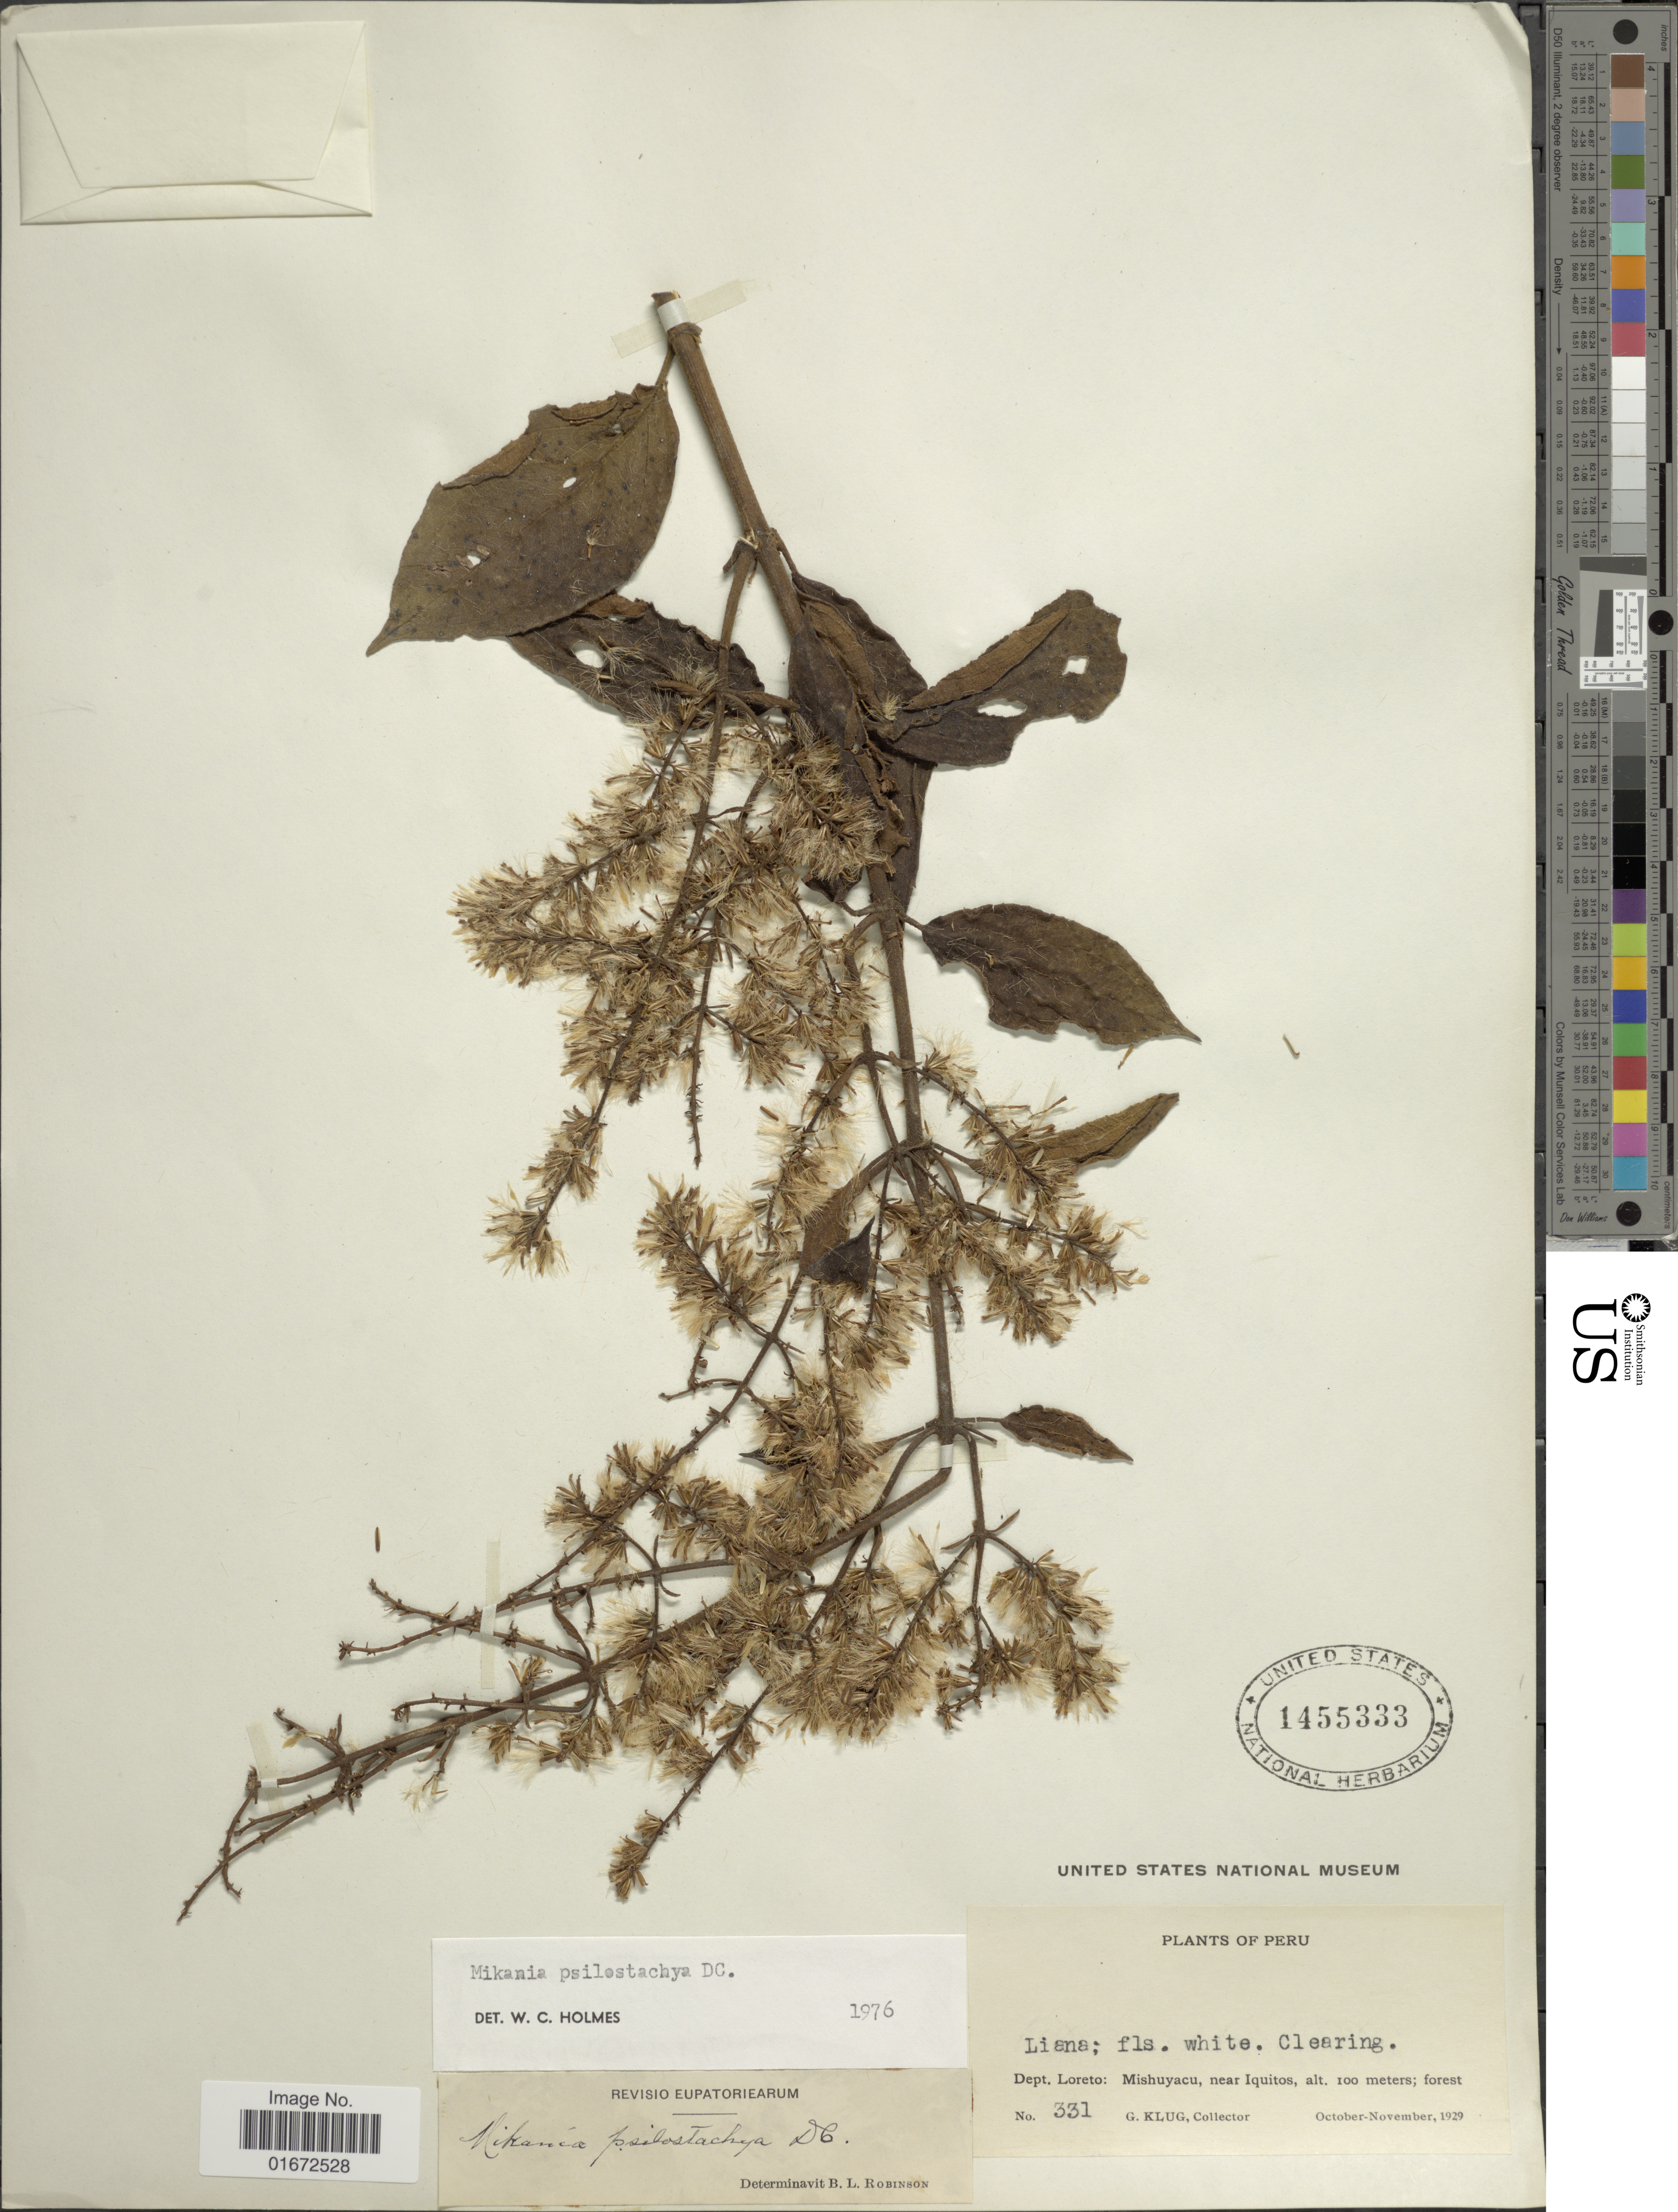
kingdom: Plantae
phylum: Tracheophyta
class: Magnoliopsida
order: Asterales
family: Asteraceae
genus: Mikania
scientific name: Mikania psilostachya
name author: DC.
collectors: G. Klug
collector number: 331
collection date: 1929-10/1929-11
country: Peru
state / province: Loreto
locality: Dept. Loreto: Mishuyacu, near Iquitos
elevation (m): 100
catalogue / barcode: US 1455333